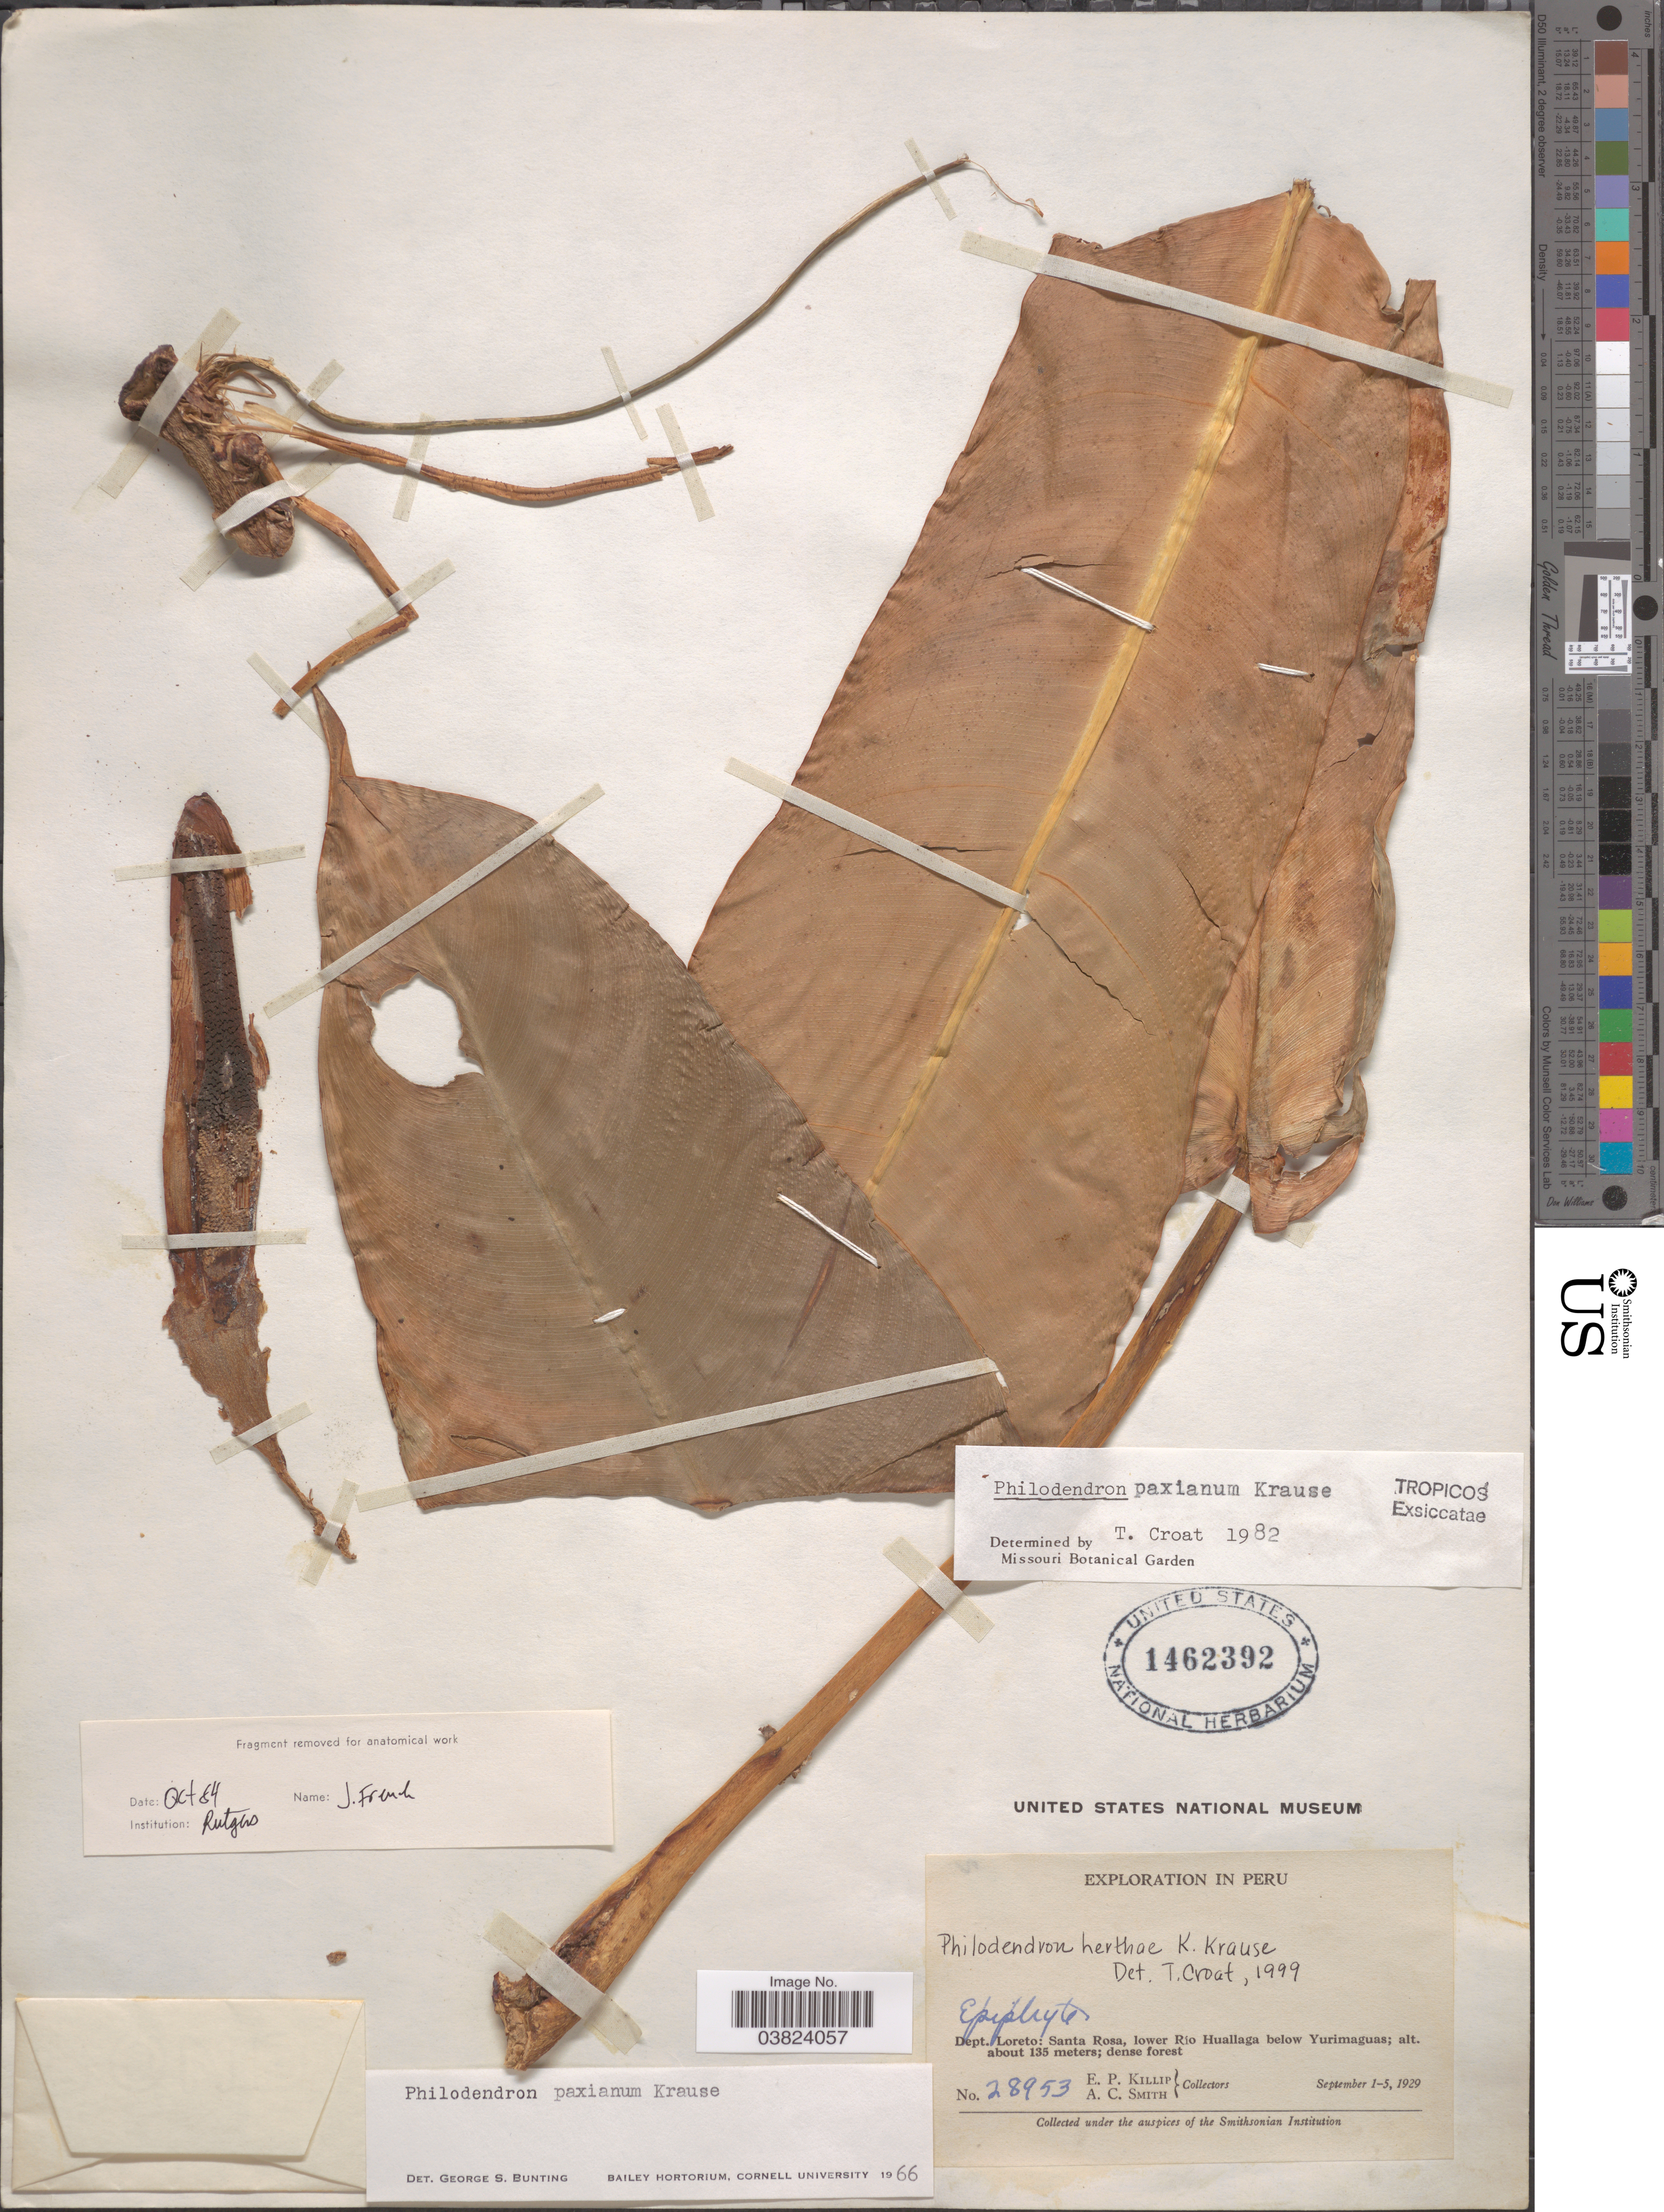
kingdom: Plantae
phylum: Tracheophyta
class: Liliopsida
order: Alismatales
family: Araceae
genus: Philodendron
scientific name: Philodendron herthae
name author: K. Krause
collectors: E. P. Killip & A. C. Smith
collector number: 28953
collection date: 1929-09-01/1929-09-05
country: Peru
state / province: Loreto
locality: Dept. Loreto: Santo Rosa, lower Río Huallaga below Yurimaguas.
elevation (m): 135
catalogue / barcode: US 1462392